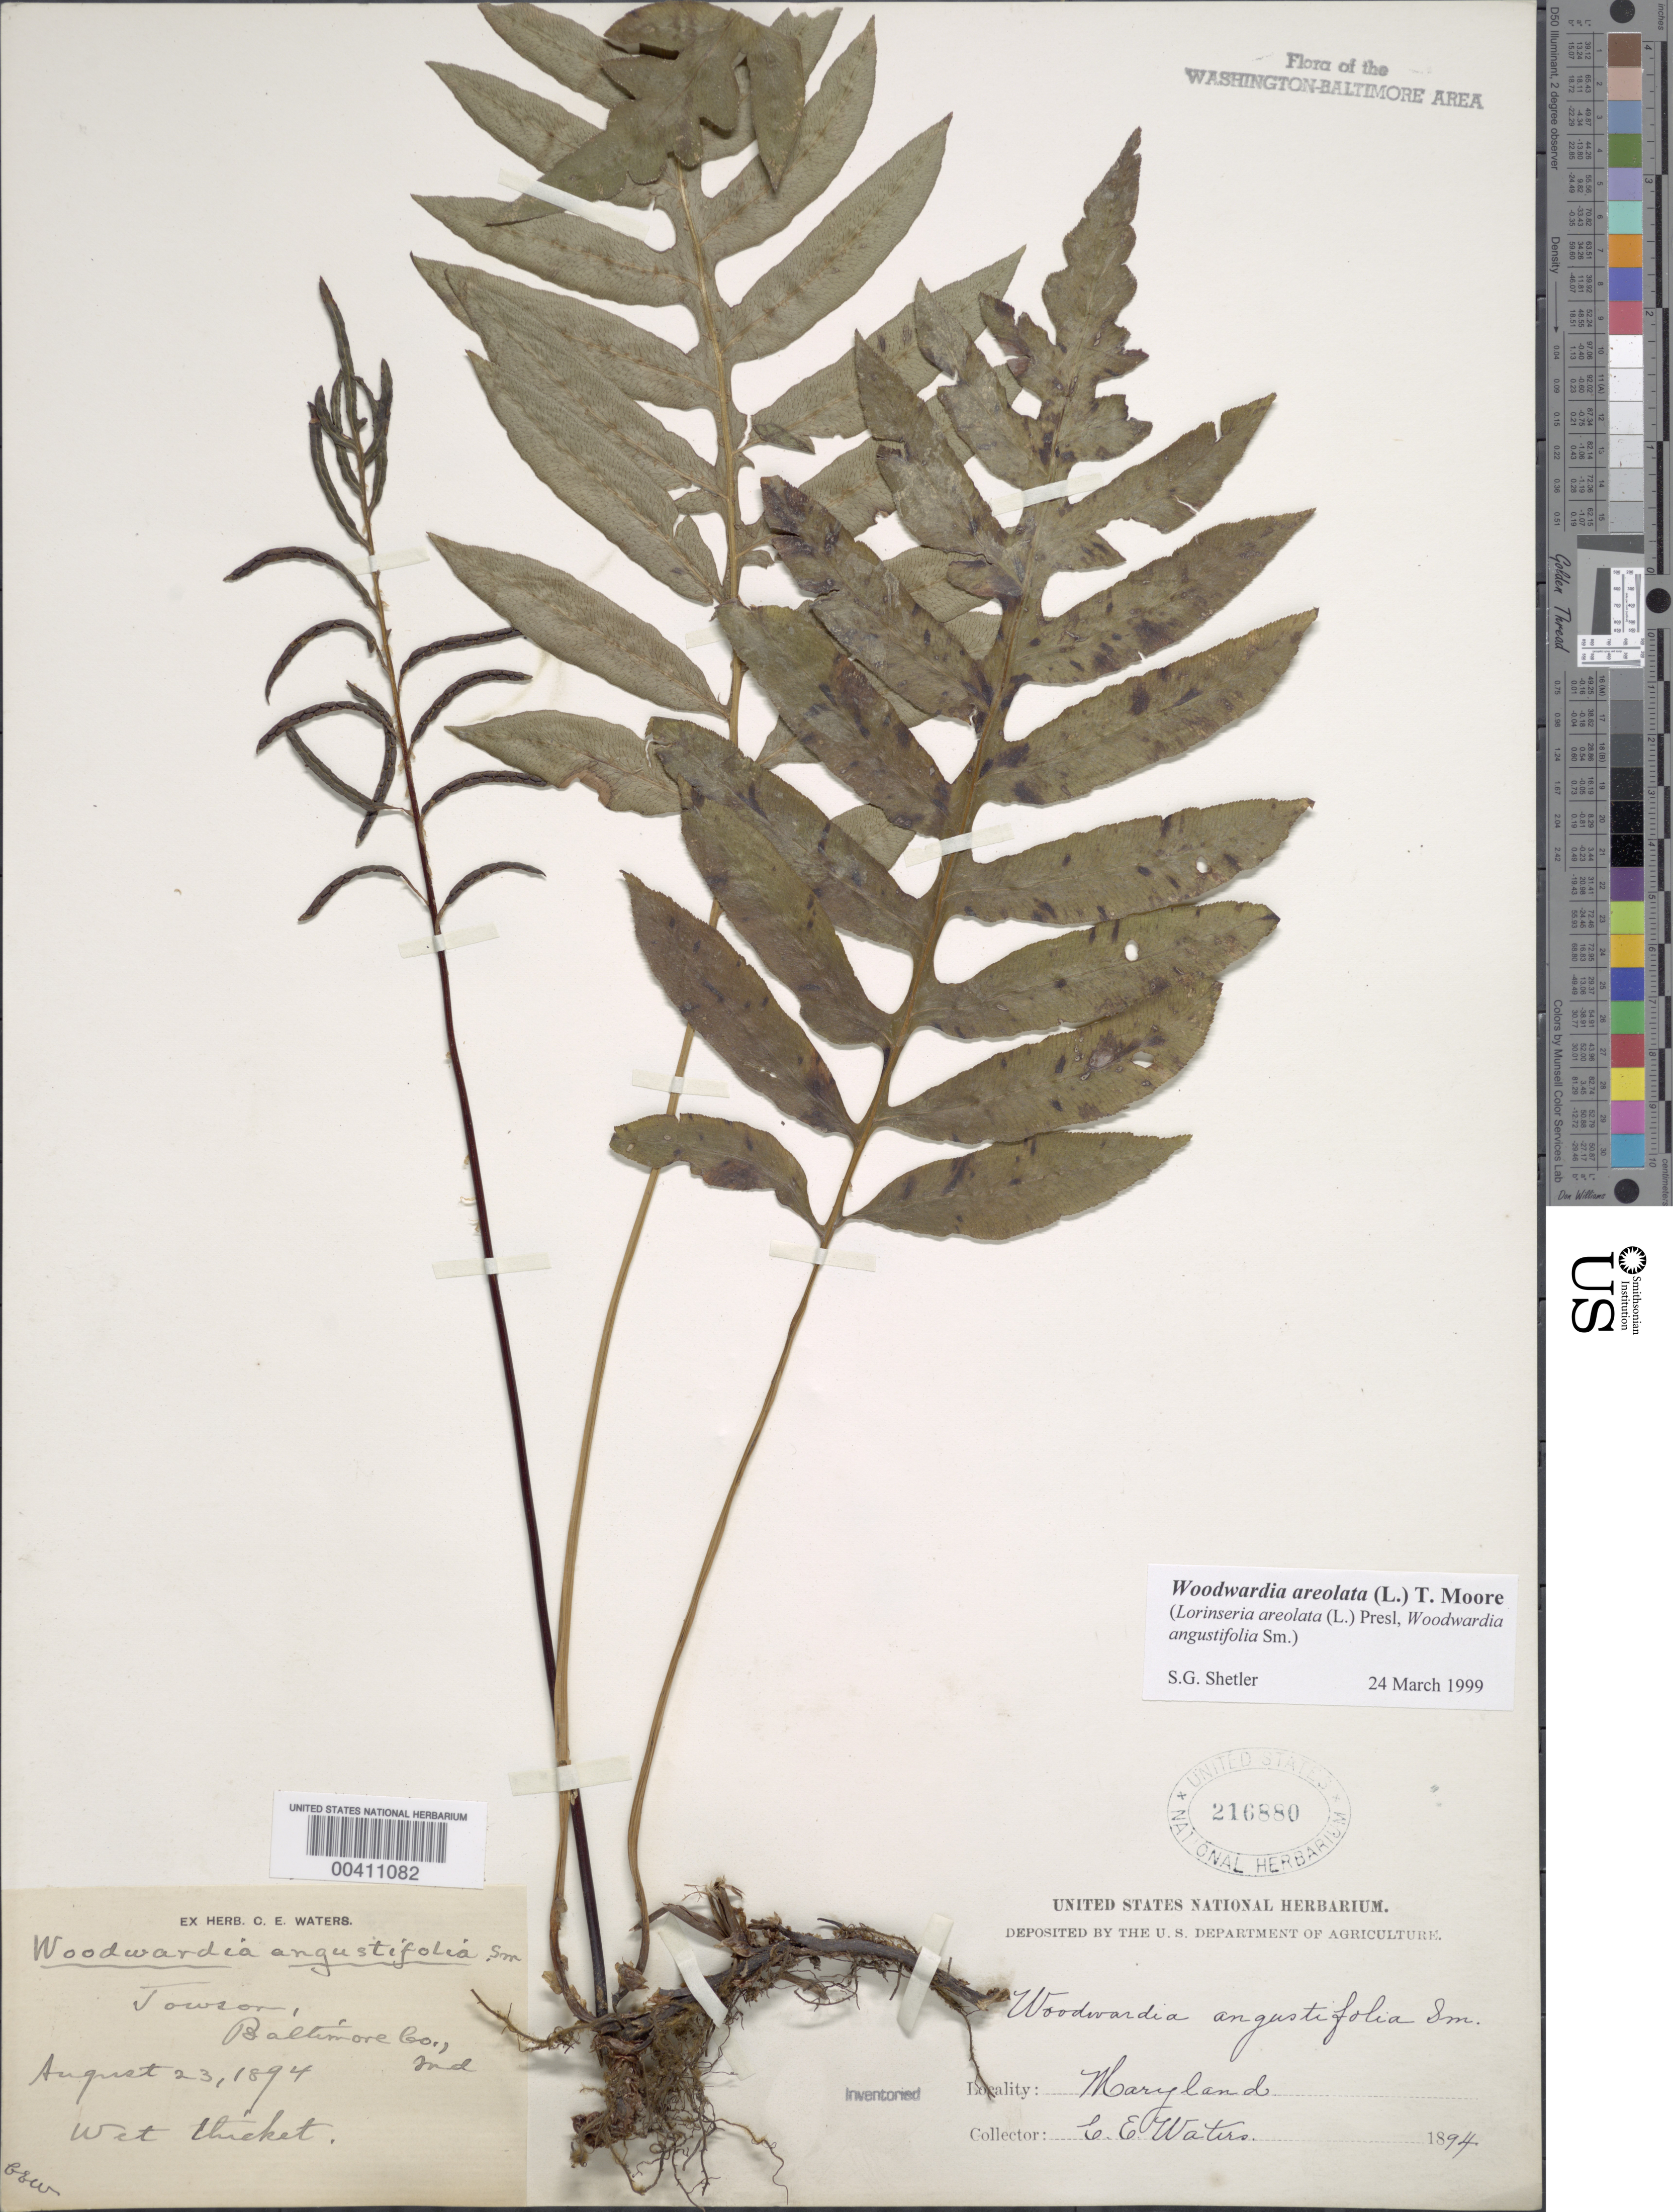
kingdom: Plantae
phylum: Tracheophyta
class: Polypodiopsida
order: Polypodiales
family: Blechnaceae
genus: Woodwardia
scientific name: Woodwardia areolata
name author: (L.) T. Moore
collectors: C. Waters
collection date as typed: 23 Aug 1894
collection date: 1894-08-23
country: United States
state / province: Maryland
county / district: Baltimore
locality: Towson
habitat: Wet thicket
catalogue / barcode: US 216880